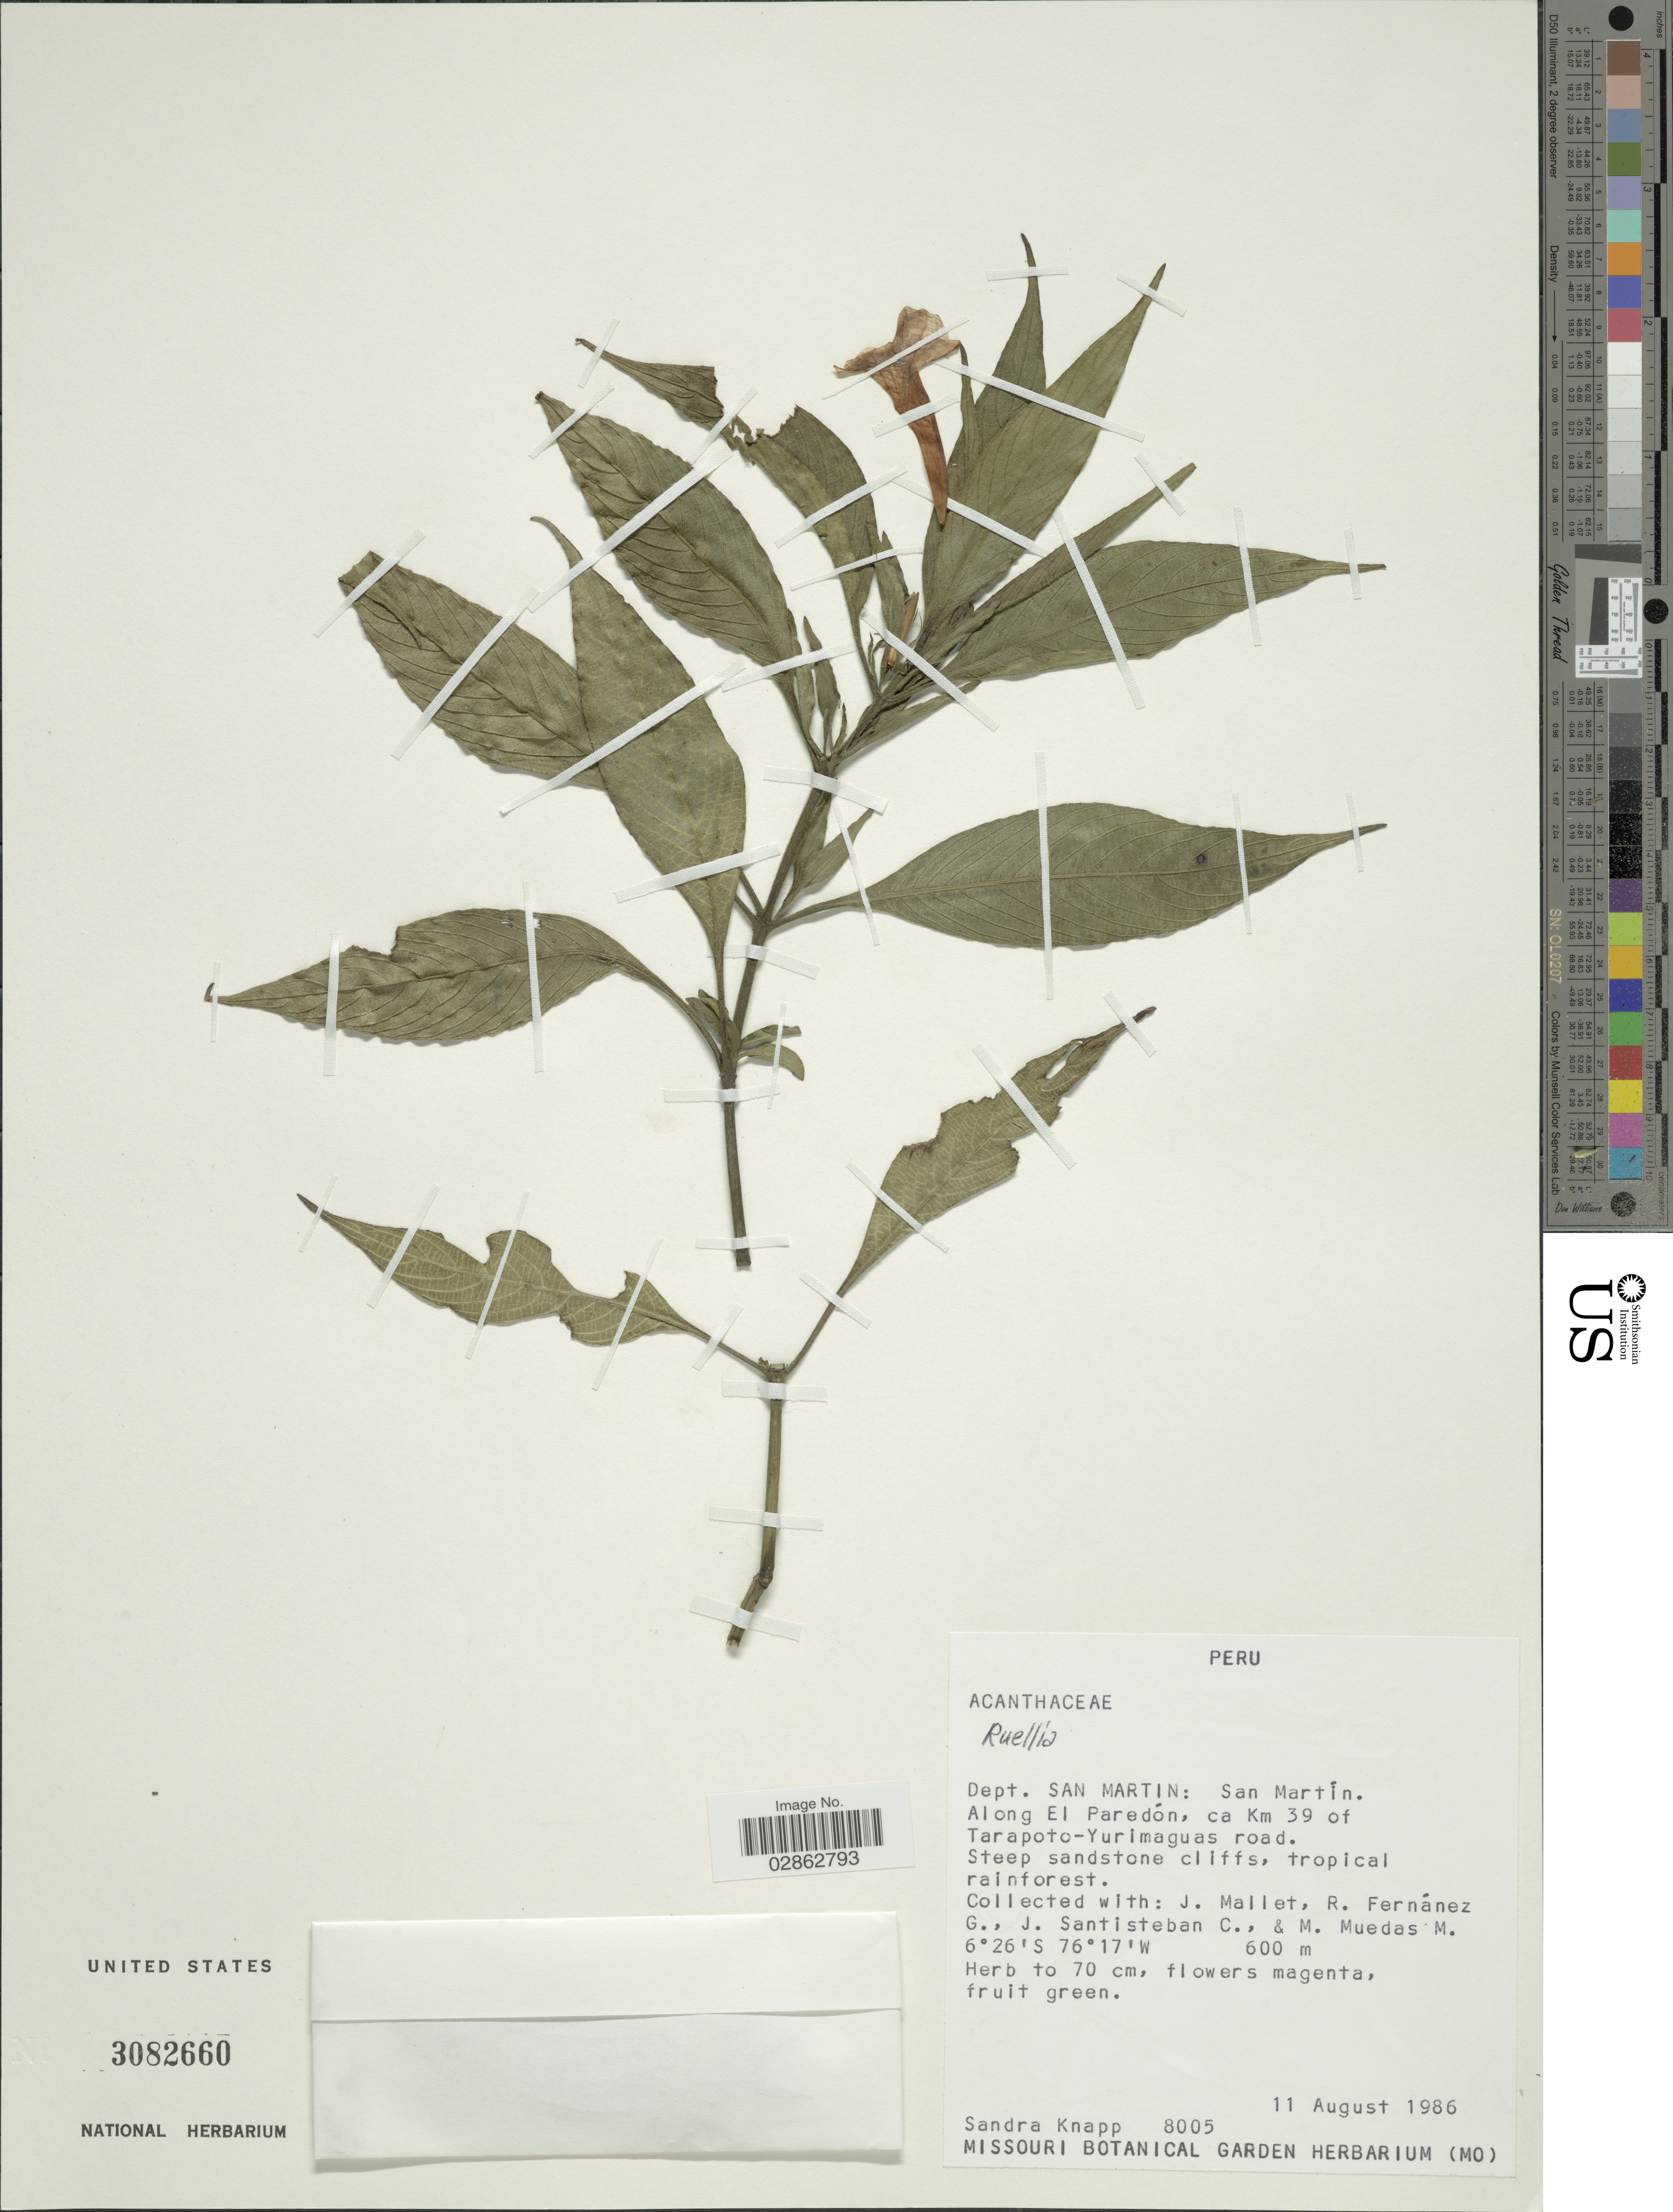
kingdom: Plantae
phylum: Tracheophyta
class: Magnoliopsida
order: Lamiales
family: Acanthaceae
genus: Ruellia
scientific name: Ruellia sp.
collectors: S. Knapp, J. Mallet, R. Fernánez G., J. Santisteban C. & M. Muedas-M.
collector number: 8005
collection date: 1986-08-11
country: Peru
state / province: San Martín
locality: Dept. San Martin: San Martín. Along El Paredón, ca Km 39 of Tarapoto-Yurimaguas road.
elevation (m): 600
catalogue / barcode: US 3082660